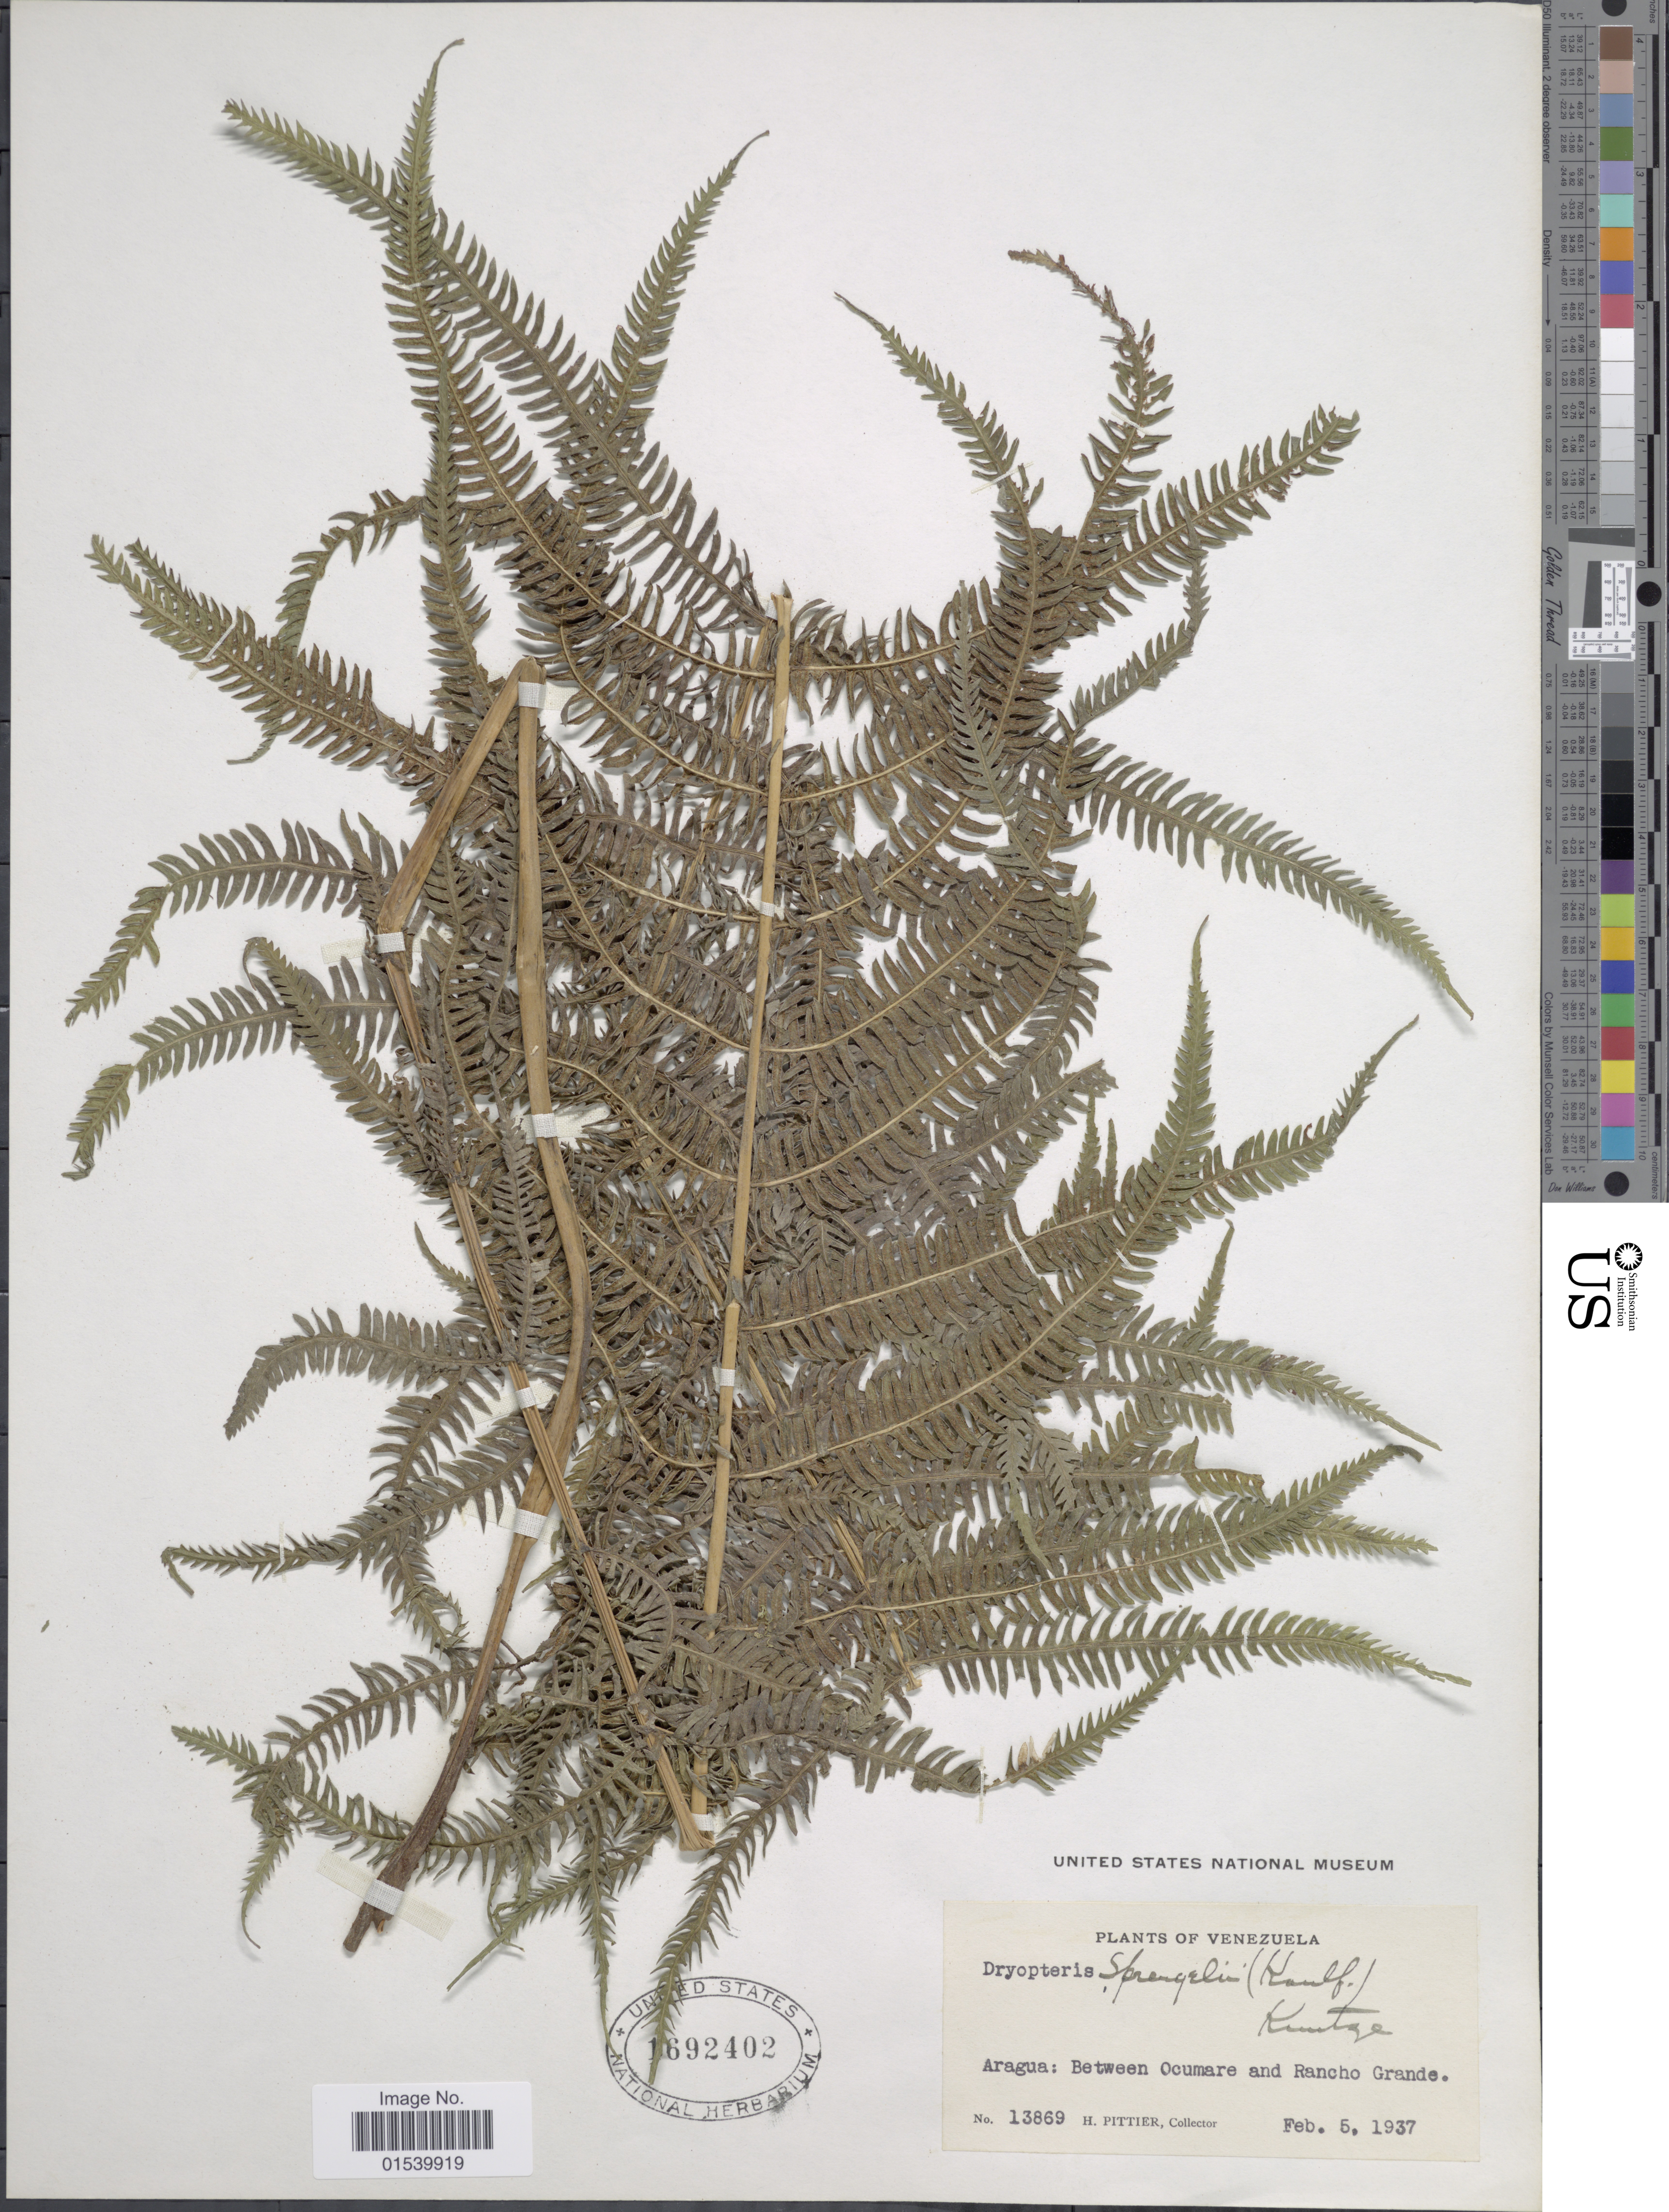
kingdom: Plantae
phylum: Tracheophyta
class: Polypodiopsida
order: Polypodiales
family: Thelypteridaceae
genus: Amauropelta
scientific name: Amauropelta balbisii (Spreng.) comb. nov., ined. 2015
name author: (Spreng.)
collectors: H. F. Pittier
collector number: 13869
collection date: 1937-02-05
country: Venezuela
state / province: Aragua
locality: Between Ocumare and Rancho Grande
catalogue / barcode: US 1692402